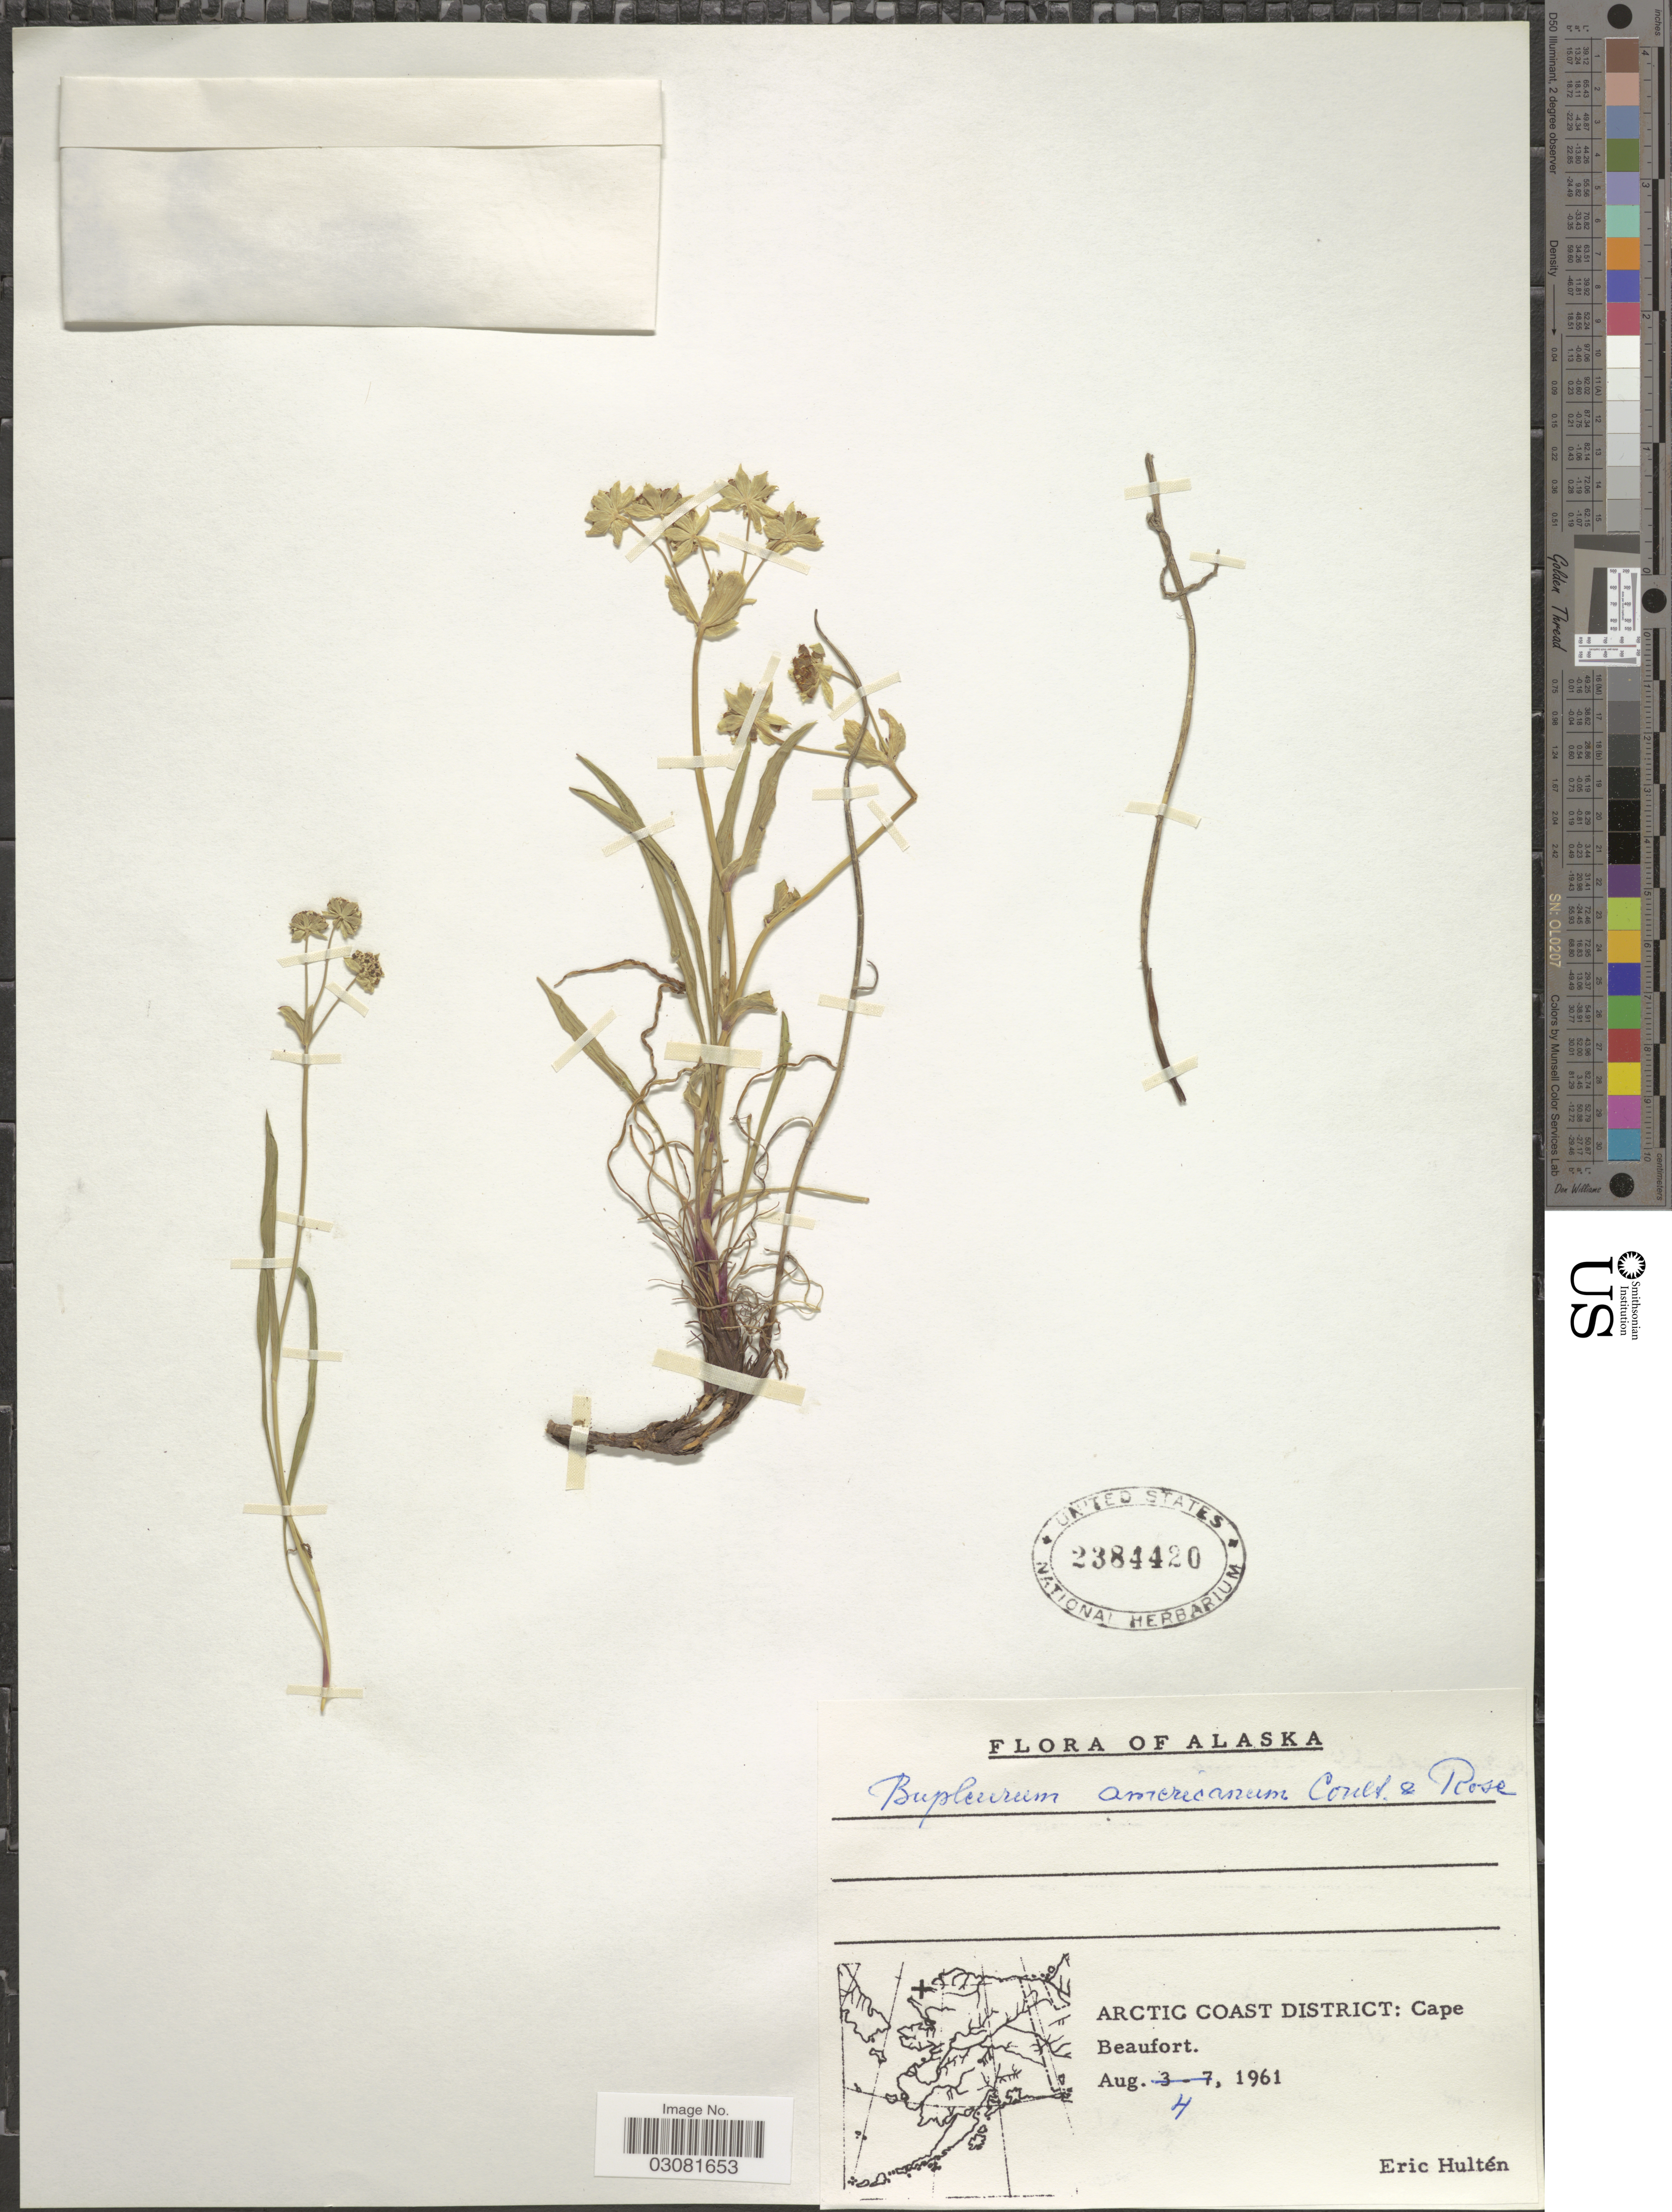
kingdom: Plantae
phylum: Tracheophyta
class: Magnoliopsida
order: Apiales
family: Apiaceae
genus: Bupleurum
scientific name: Bupleurum americanum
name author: J.M. Coult. & Rose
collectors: E. G. Hultén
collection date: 1961-08-04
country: United States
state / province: Alaska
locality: Arctic Coast District: Cape Beaufort.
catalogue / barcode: US 2384420